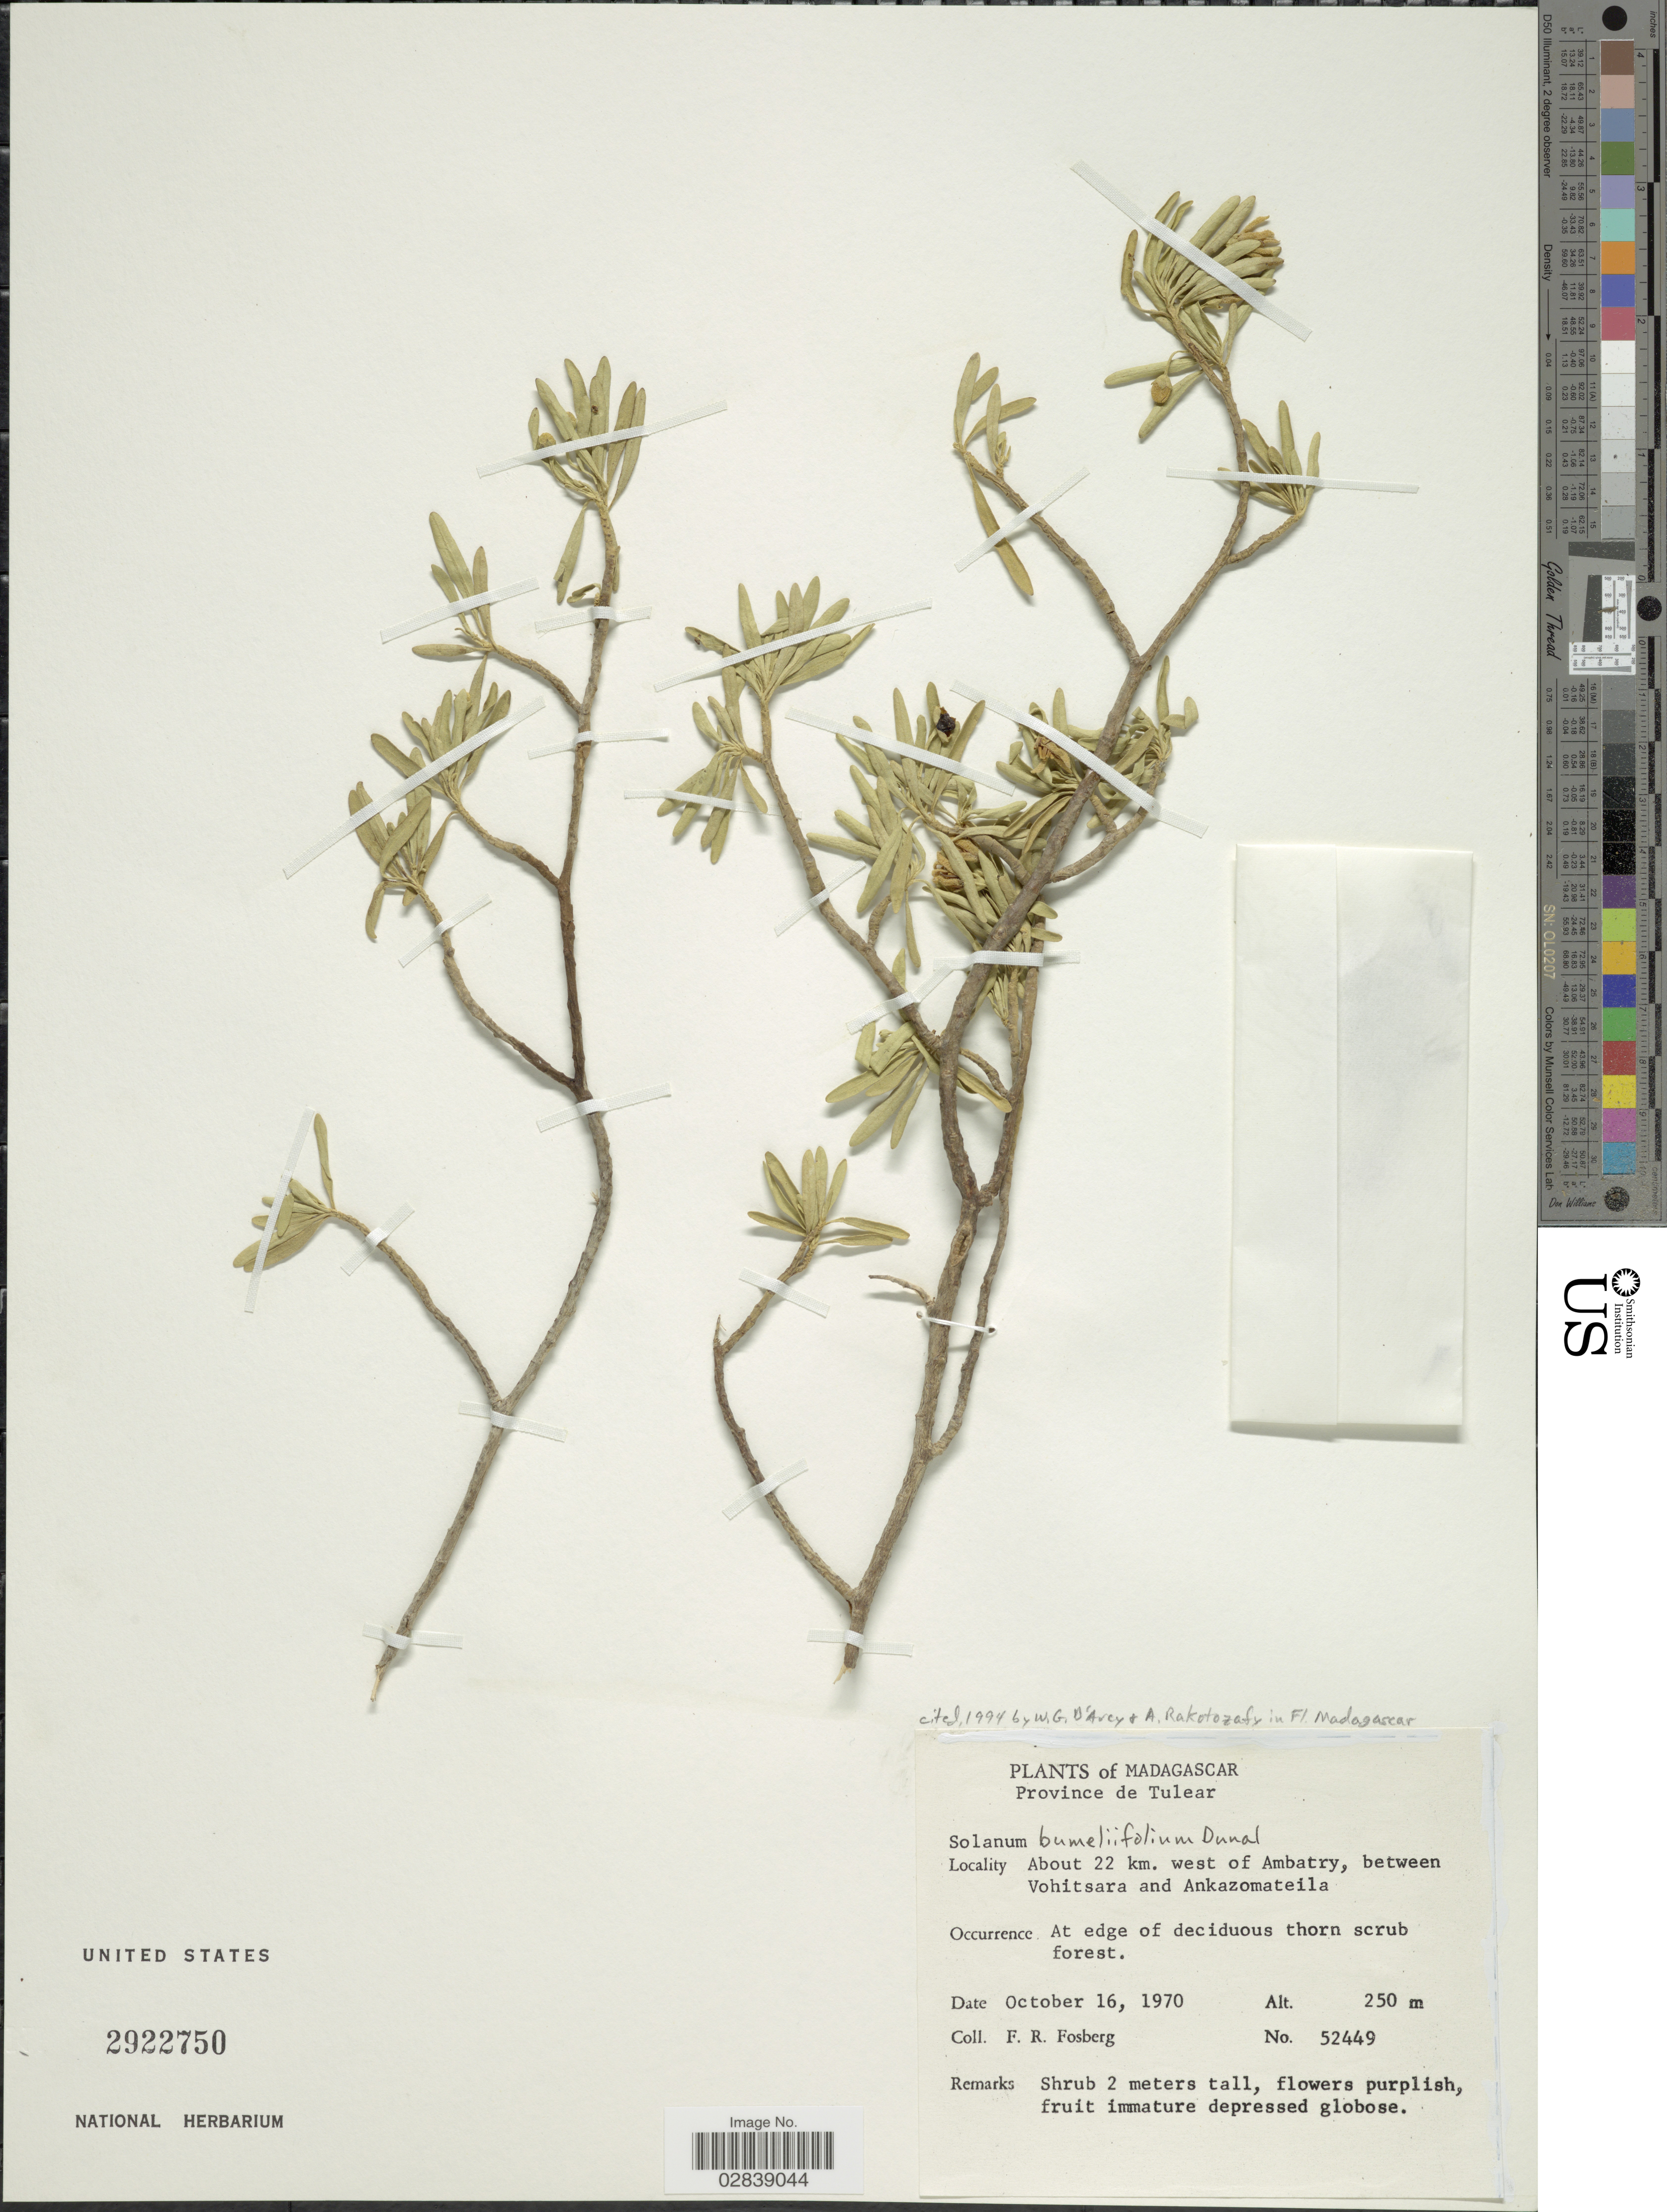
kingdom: Plantae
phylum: Tracheophyta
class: Magnoliopsida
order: Solanales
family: Solanaceae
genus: Solanum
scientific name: Solanum bumeliifolium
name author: Dunal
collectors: F. R. Fosberg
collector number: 52449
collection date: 1970-10-16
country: Madagascar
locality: Province de Tulear. About 22 km. west of Ambatry, between Vohitsara and Ankazomateila.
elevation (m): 250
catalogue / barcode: US 2922750